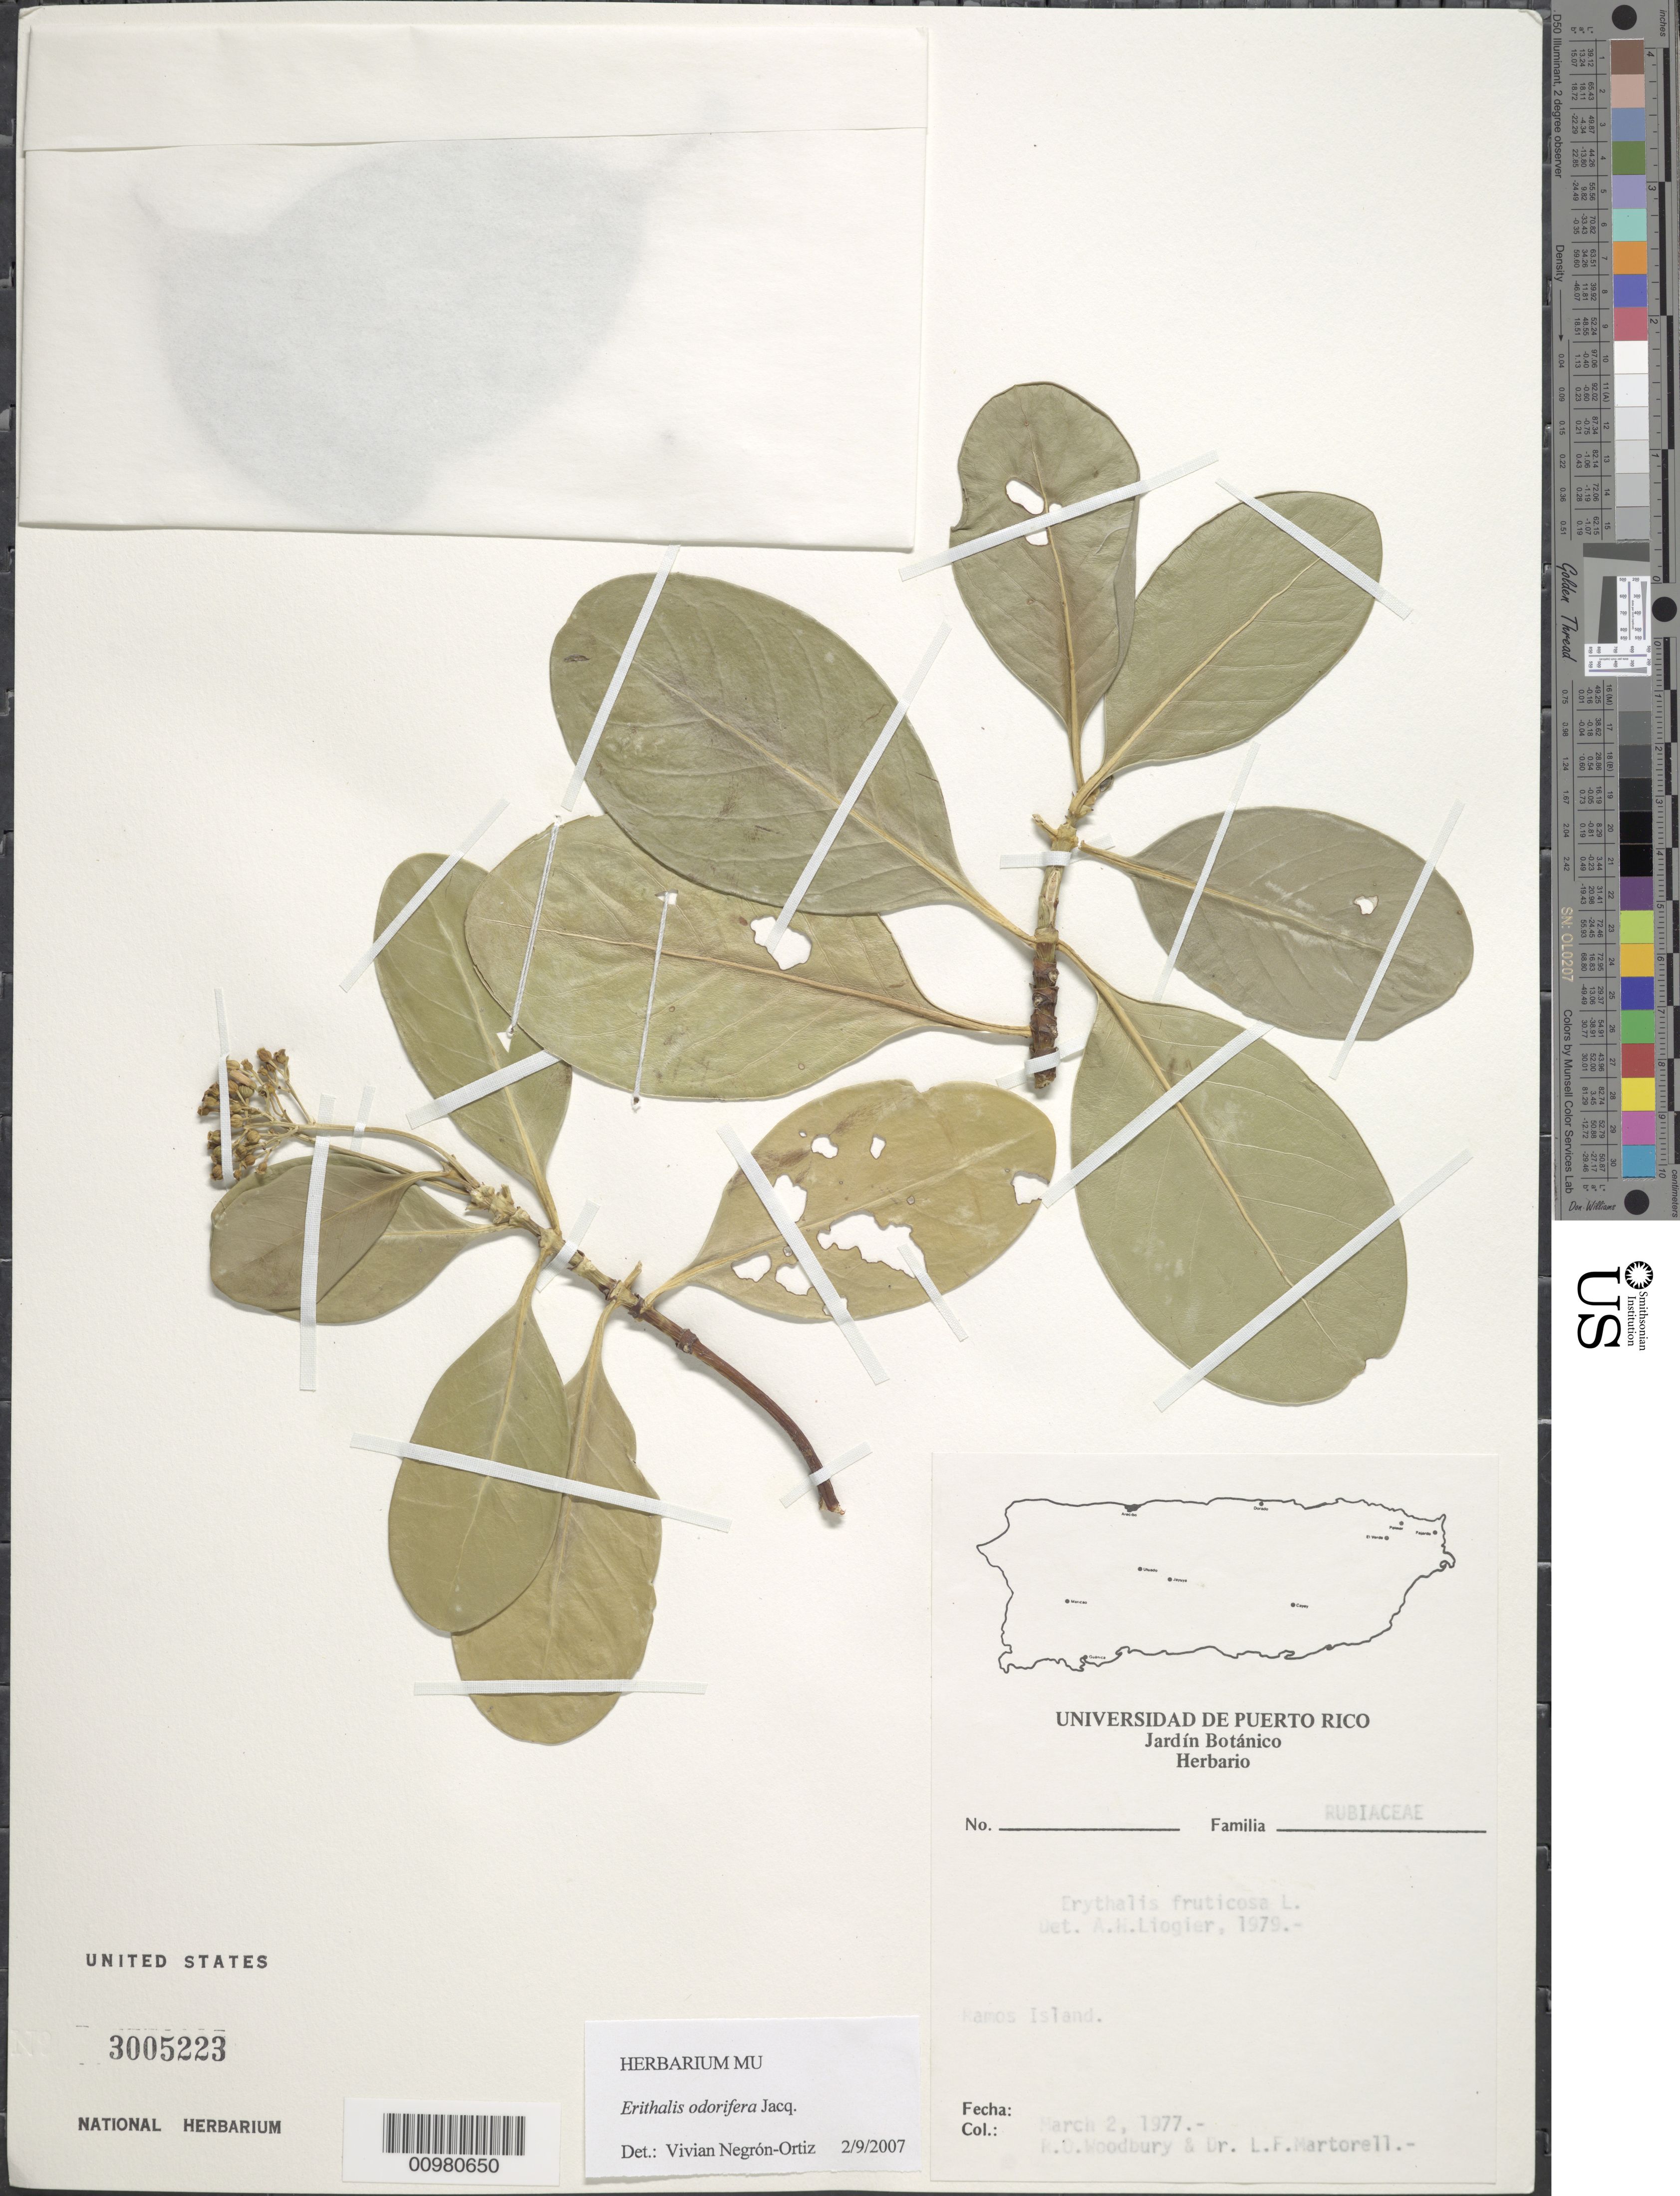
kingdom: Plantae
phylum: Tracheophyta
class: Magnoliopsida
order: Gentianales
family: Rubiaceae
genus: Erithalis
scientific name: Erithalis odorifera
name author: Jacq.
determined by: Negrón-Ortiz, V.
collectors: R. O. Woodbury & L. Martorell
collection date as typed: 02 Mar 1977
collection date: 1977-03-02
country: Puerto Rico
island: Ramos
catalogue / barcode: US 3005223